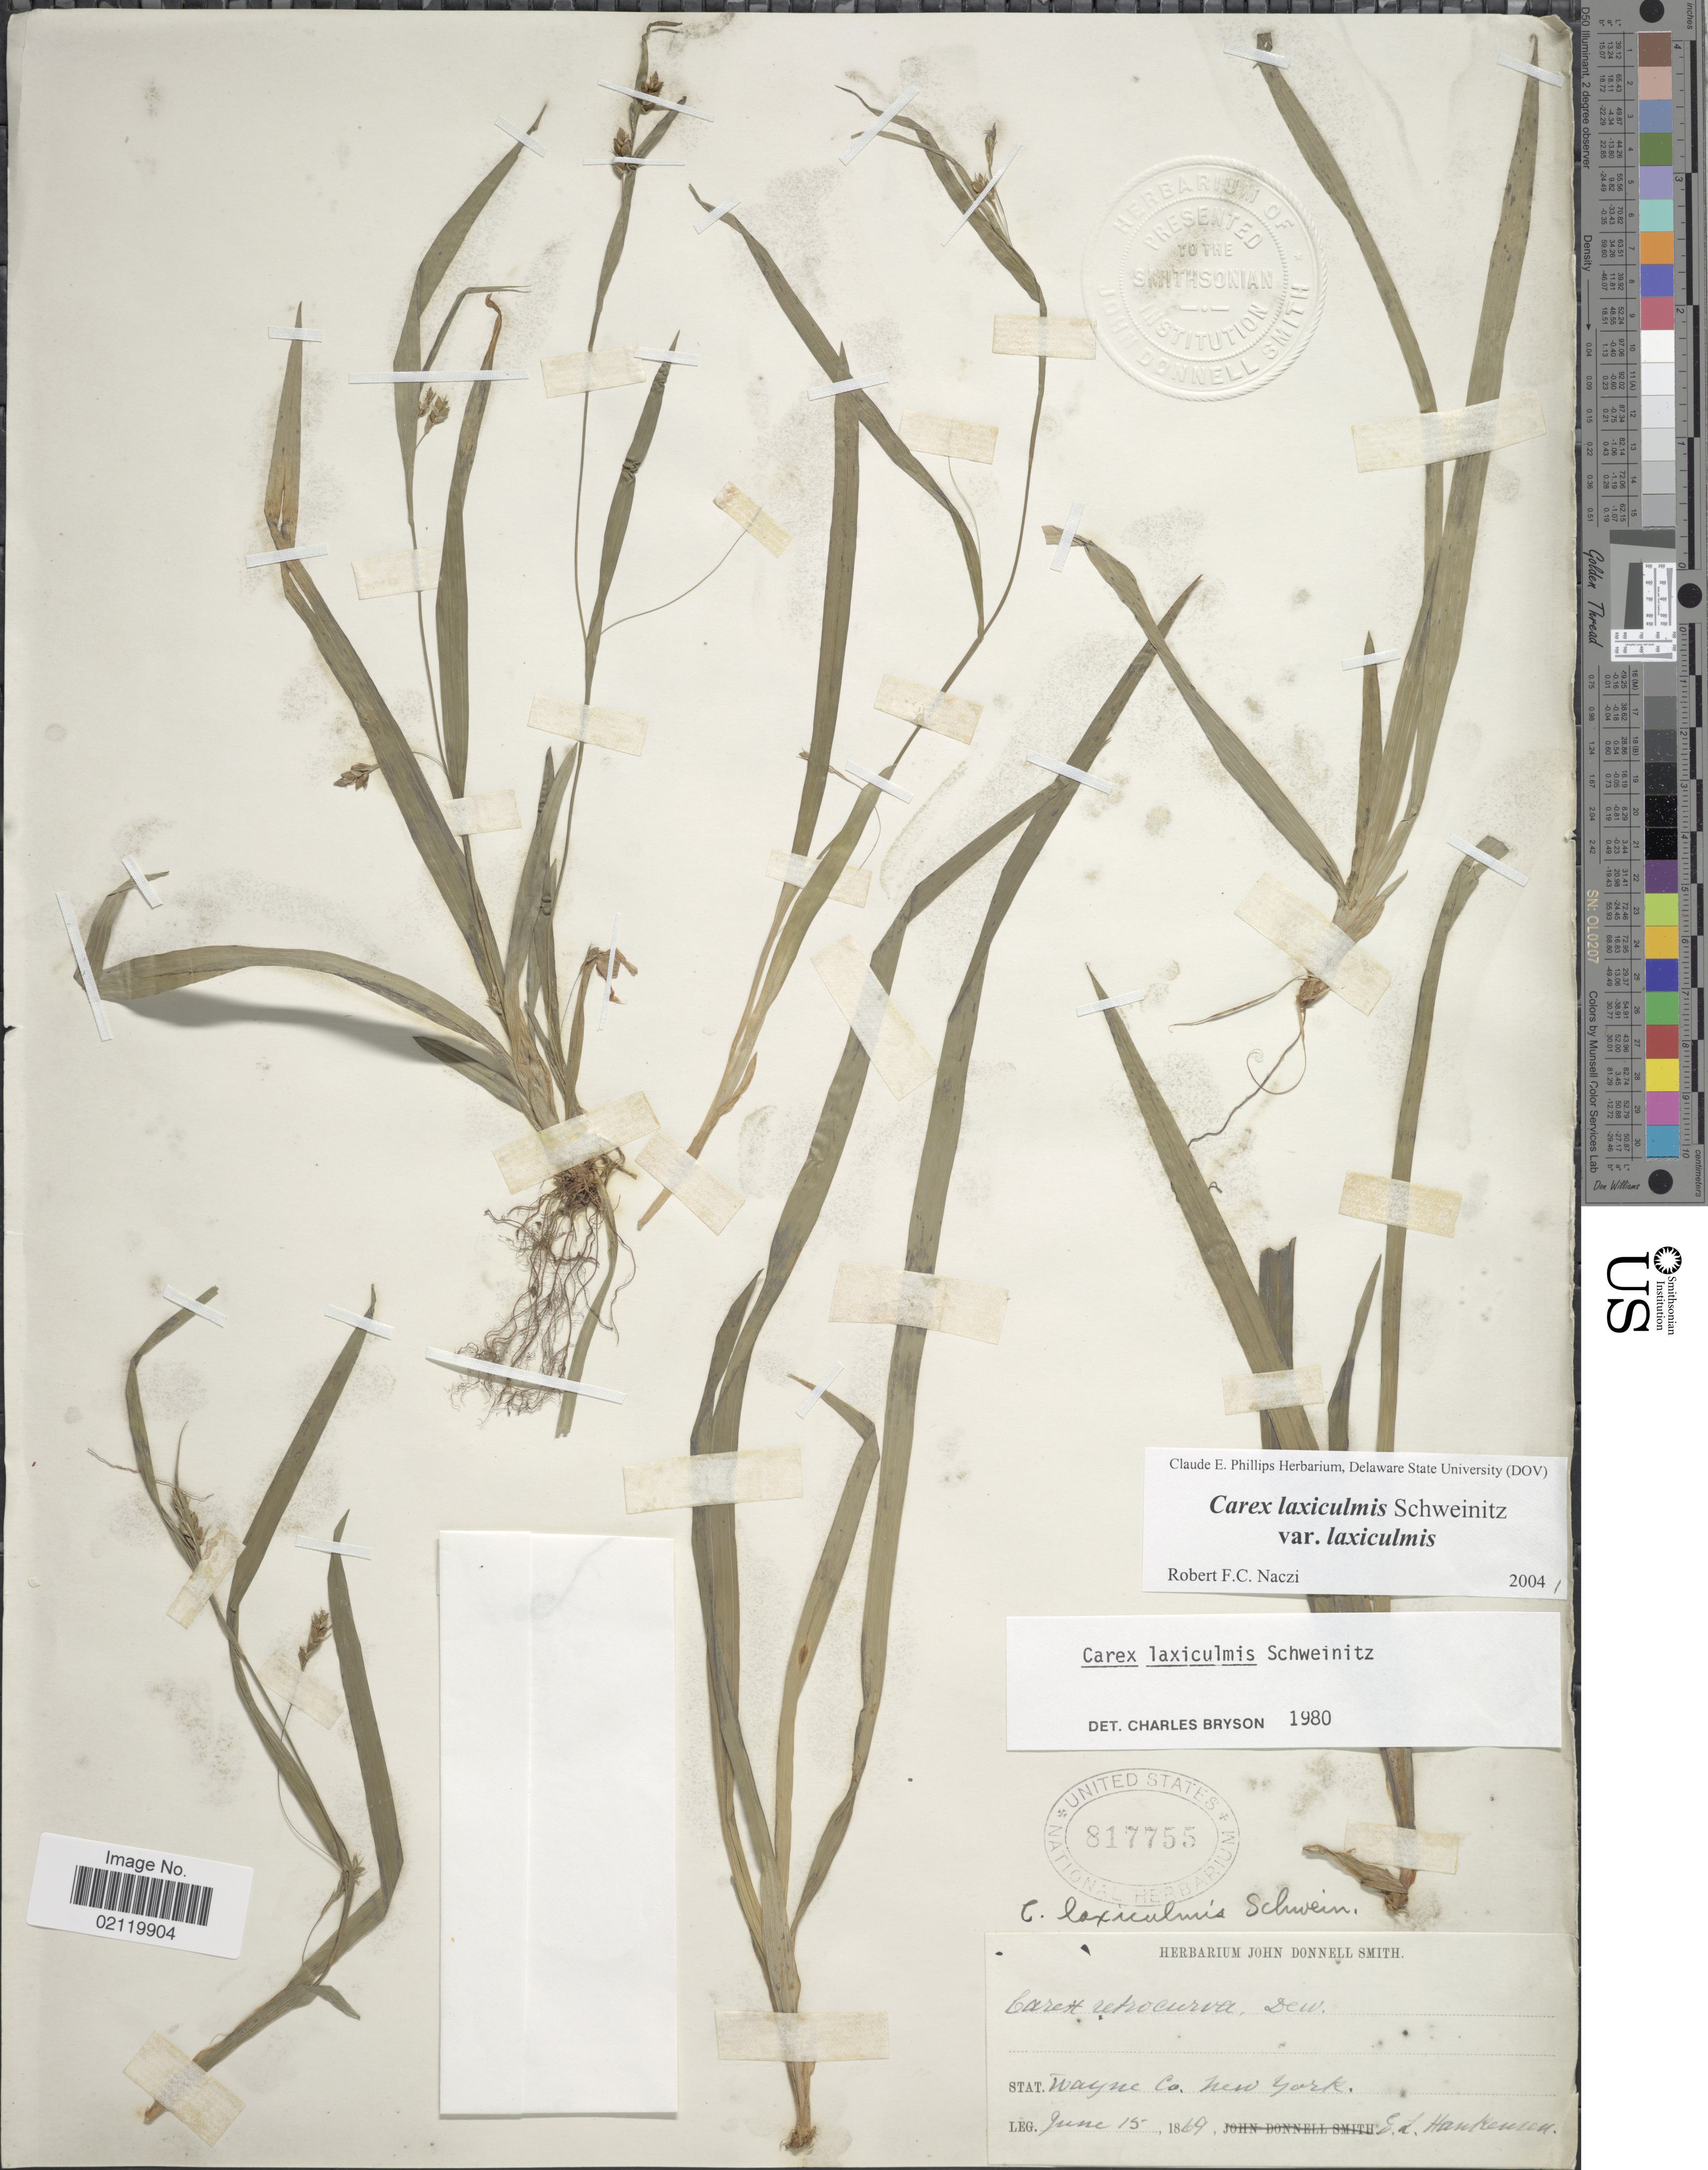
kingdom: Plantae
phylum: Tracheophyta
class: Liliopsida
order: Poales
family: Cyperaceae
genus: Carex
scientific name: Carex laxiculmis var. laxiculmis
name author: Schwein.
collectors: E. Hankenson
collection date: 1869-06-15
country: United States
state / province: New York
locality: Wayne Co.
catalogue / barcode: US 817755